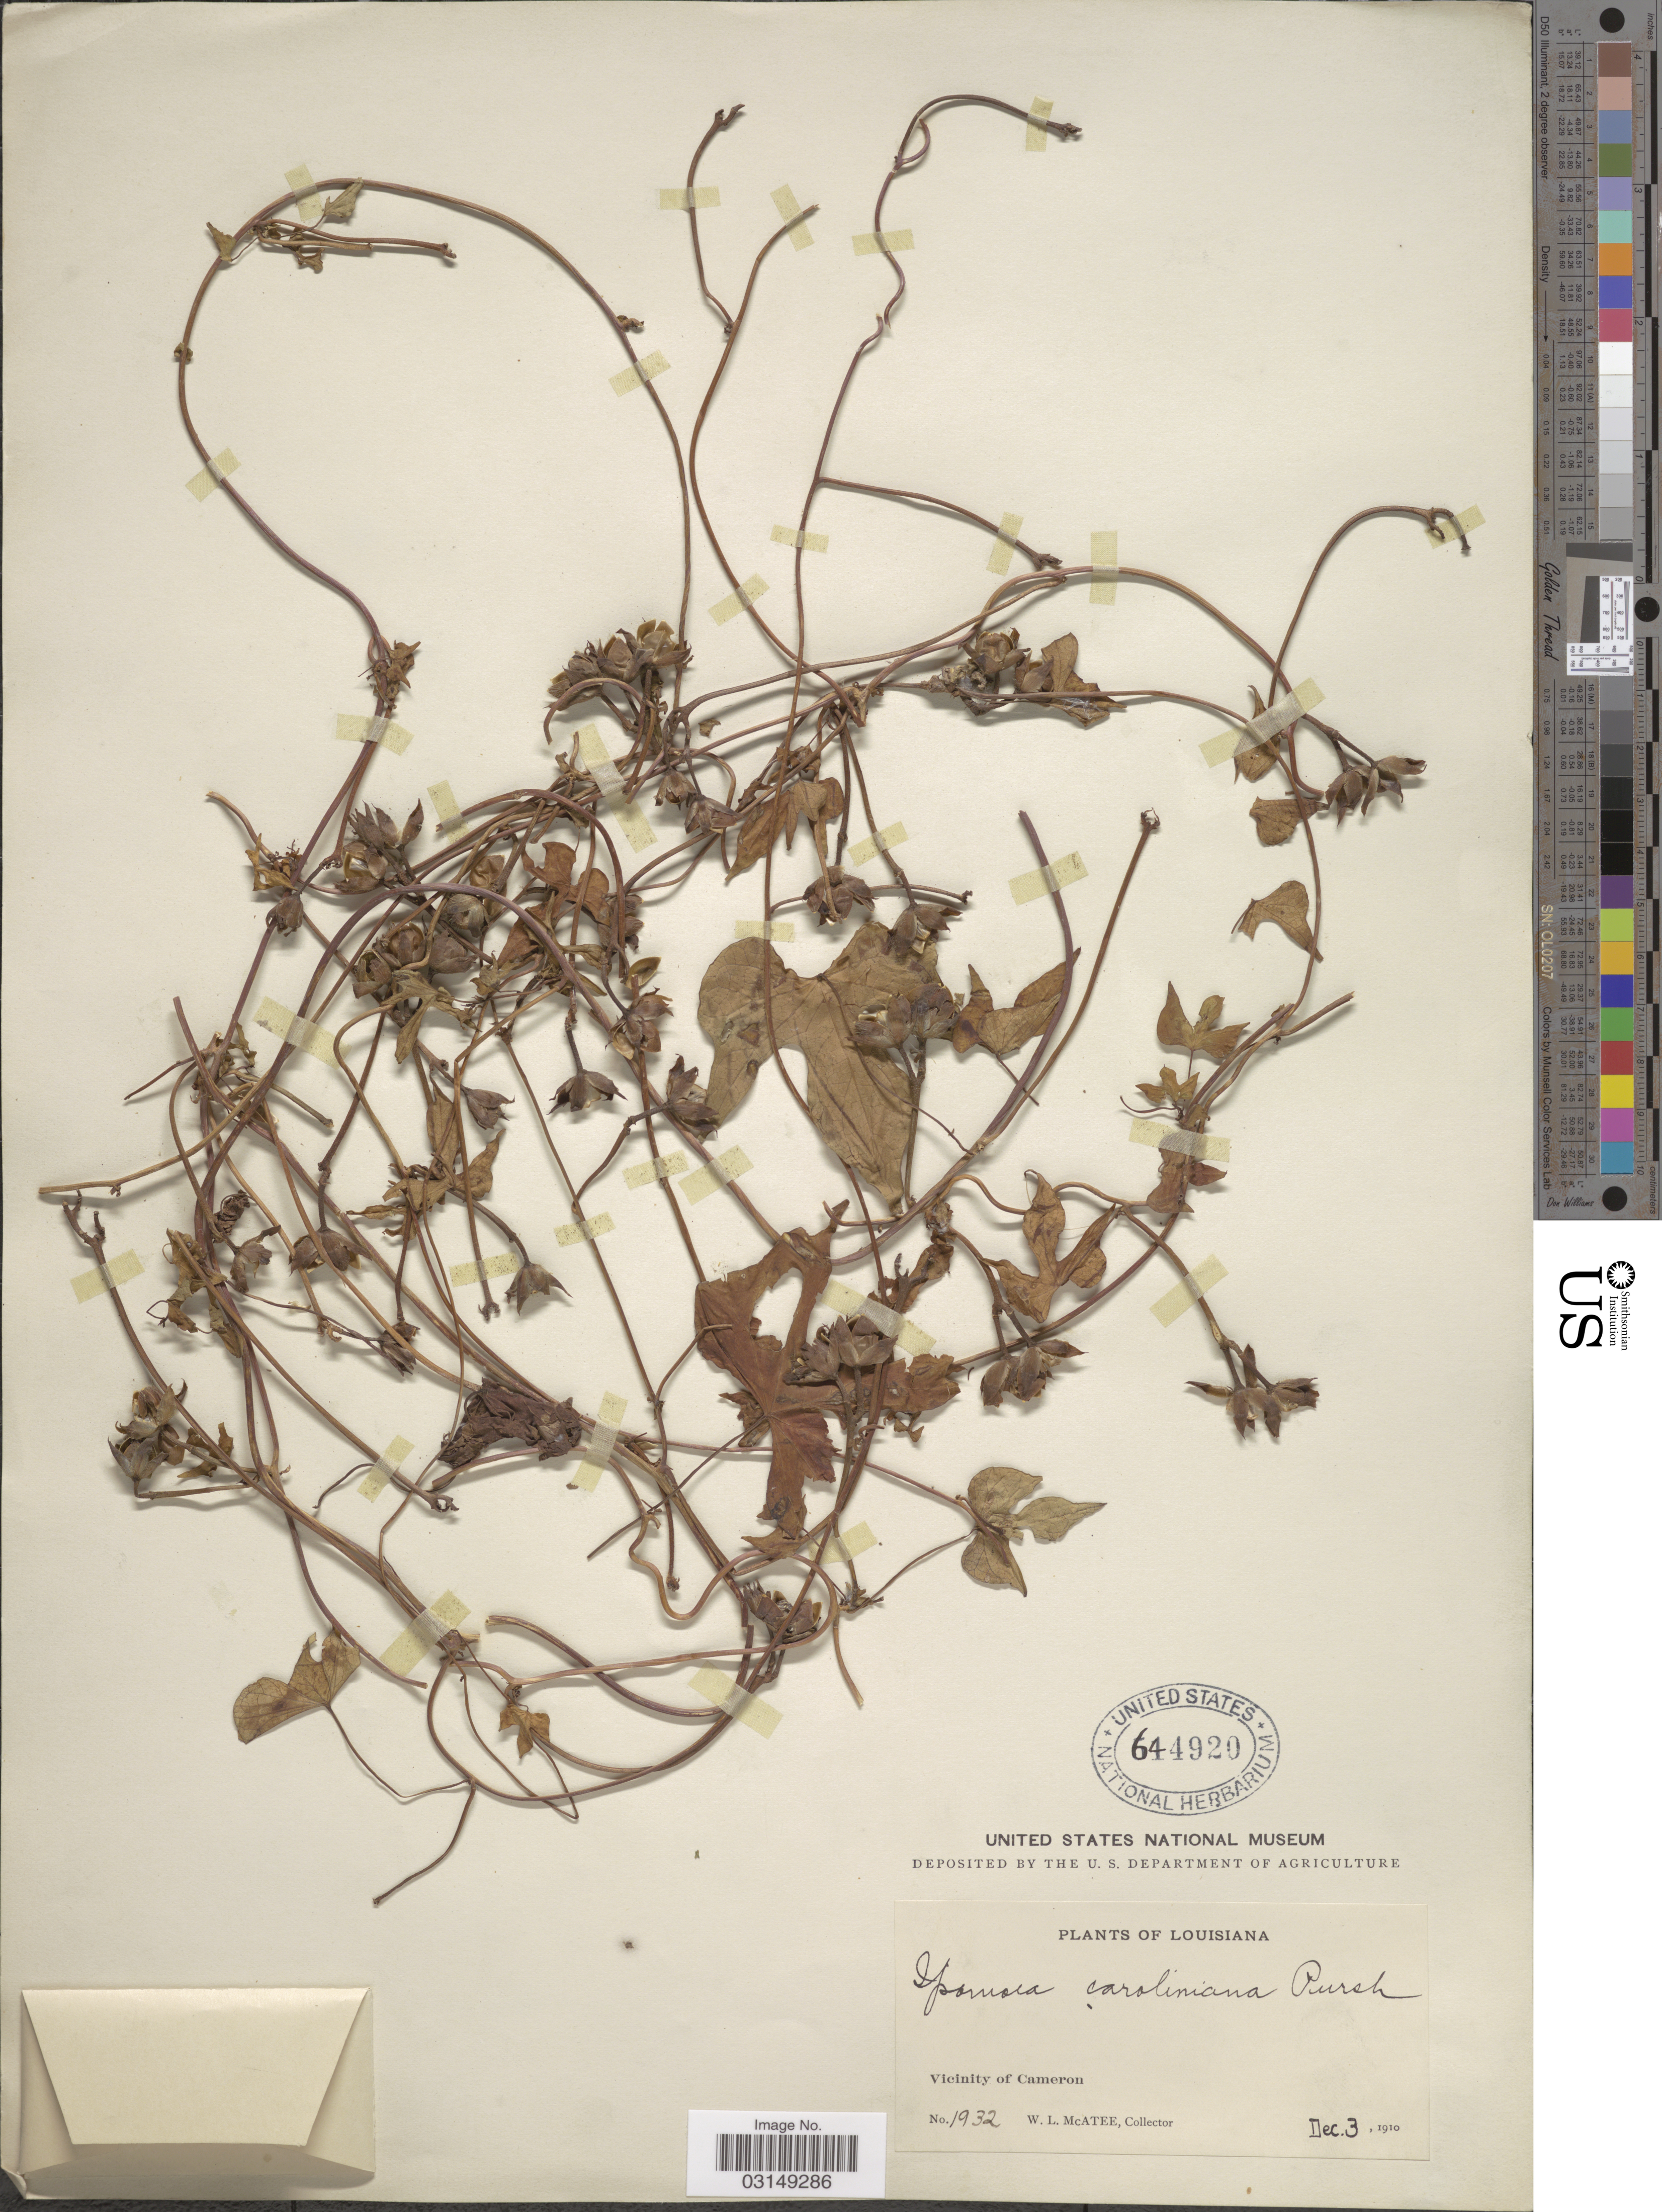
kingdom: Plantae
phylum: Tracheophyta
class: Magnoliopsida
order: Solanales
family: Convolvulaceae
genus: Ipomoea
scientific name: Ipomoea trichocarpa var. trichocarpa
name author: Elliott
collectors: W. McAtee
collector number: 1932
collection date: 1910-12-03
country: United States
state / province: Louisiana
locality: Vicinity of Cameron.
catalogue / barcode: US 644920